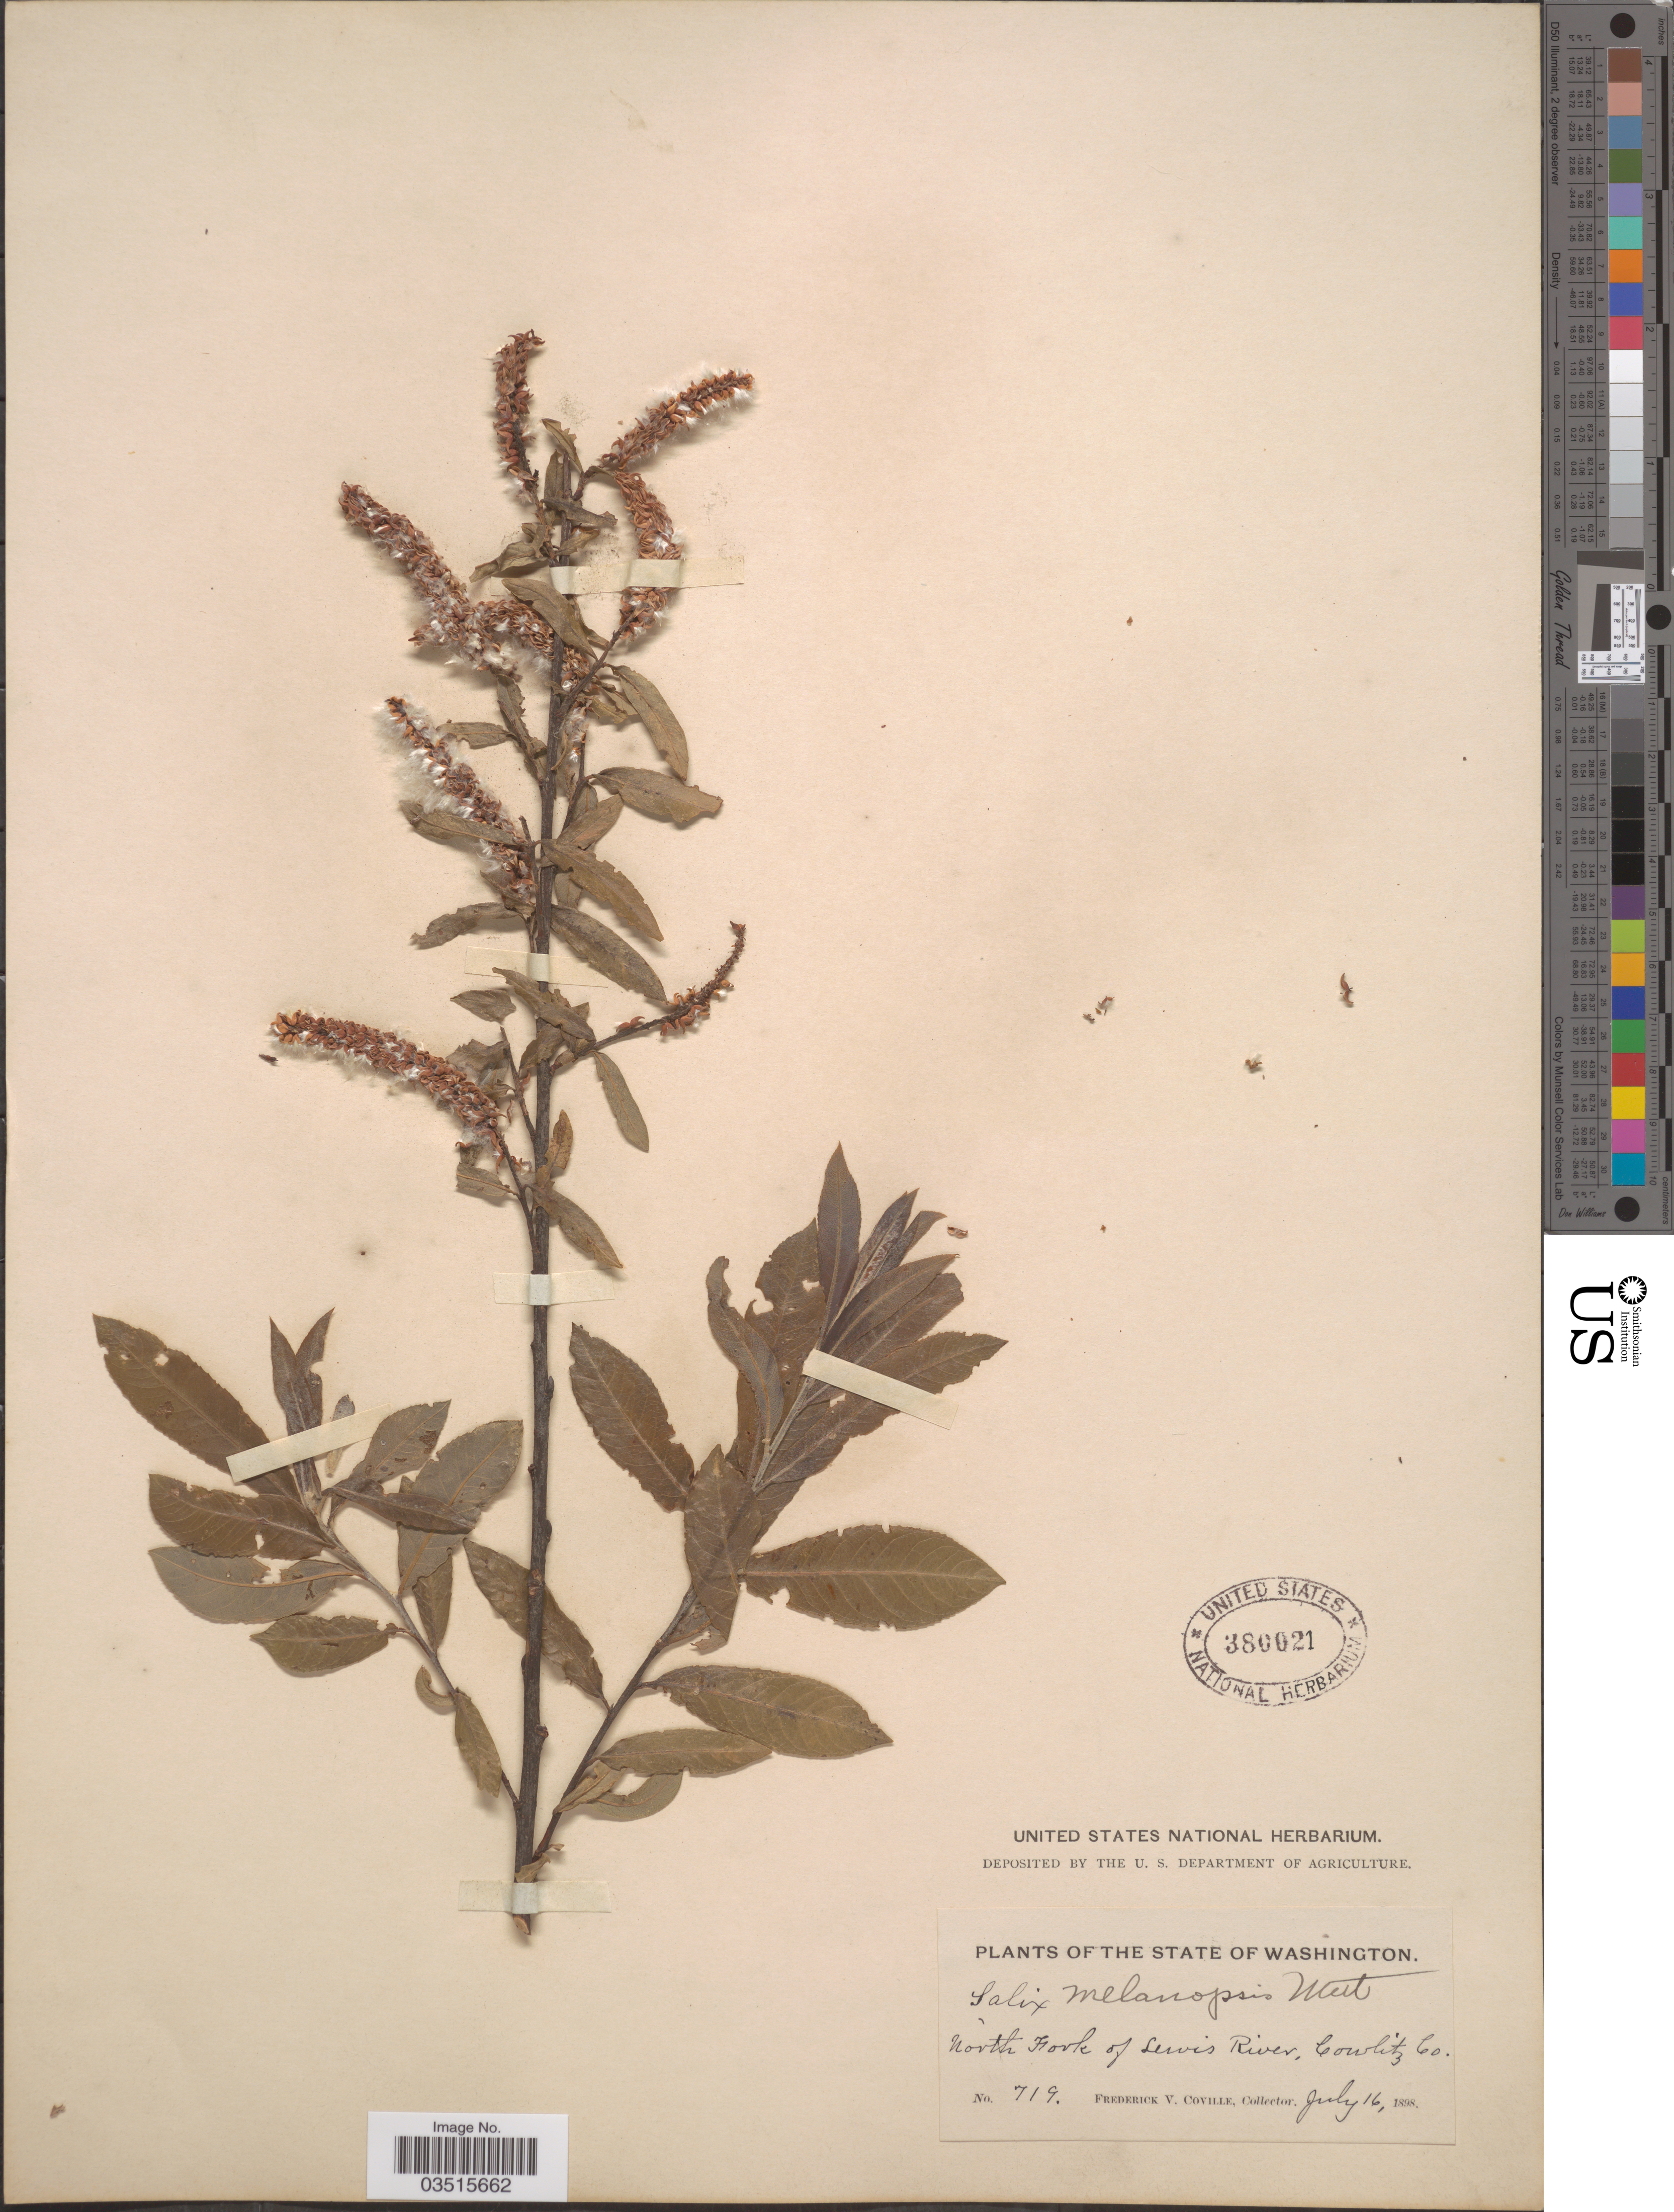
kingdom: Plantae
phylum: Tracheophyta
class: Magnoliopsida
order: Malpighiales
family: Salicaceae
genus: Salix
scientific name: Salix melanopsis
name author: Nutt.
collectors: F. V. Coville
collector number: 719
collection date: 1898-07-16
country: United States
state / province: Washington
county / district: Cowlitz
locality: North Fork of Lewis River, Cowlitz Co.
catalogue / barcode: US 380021